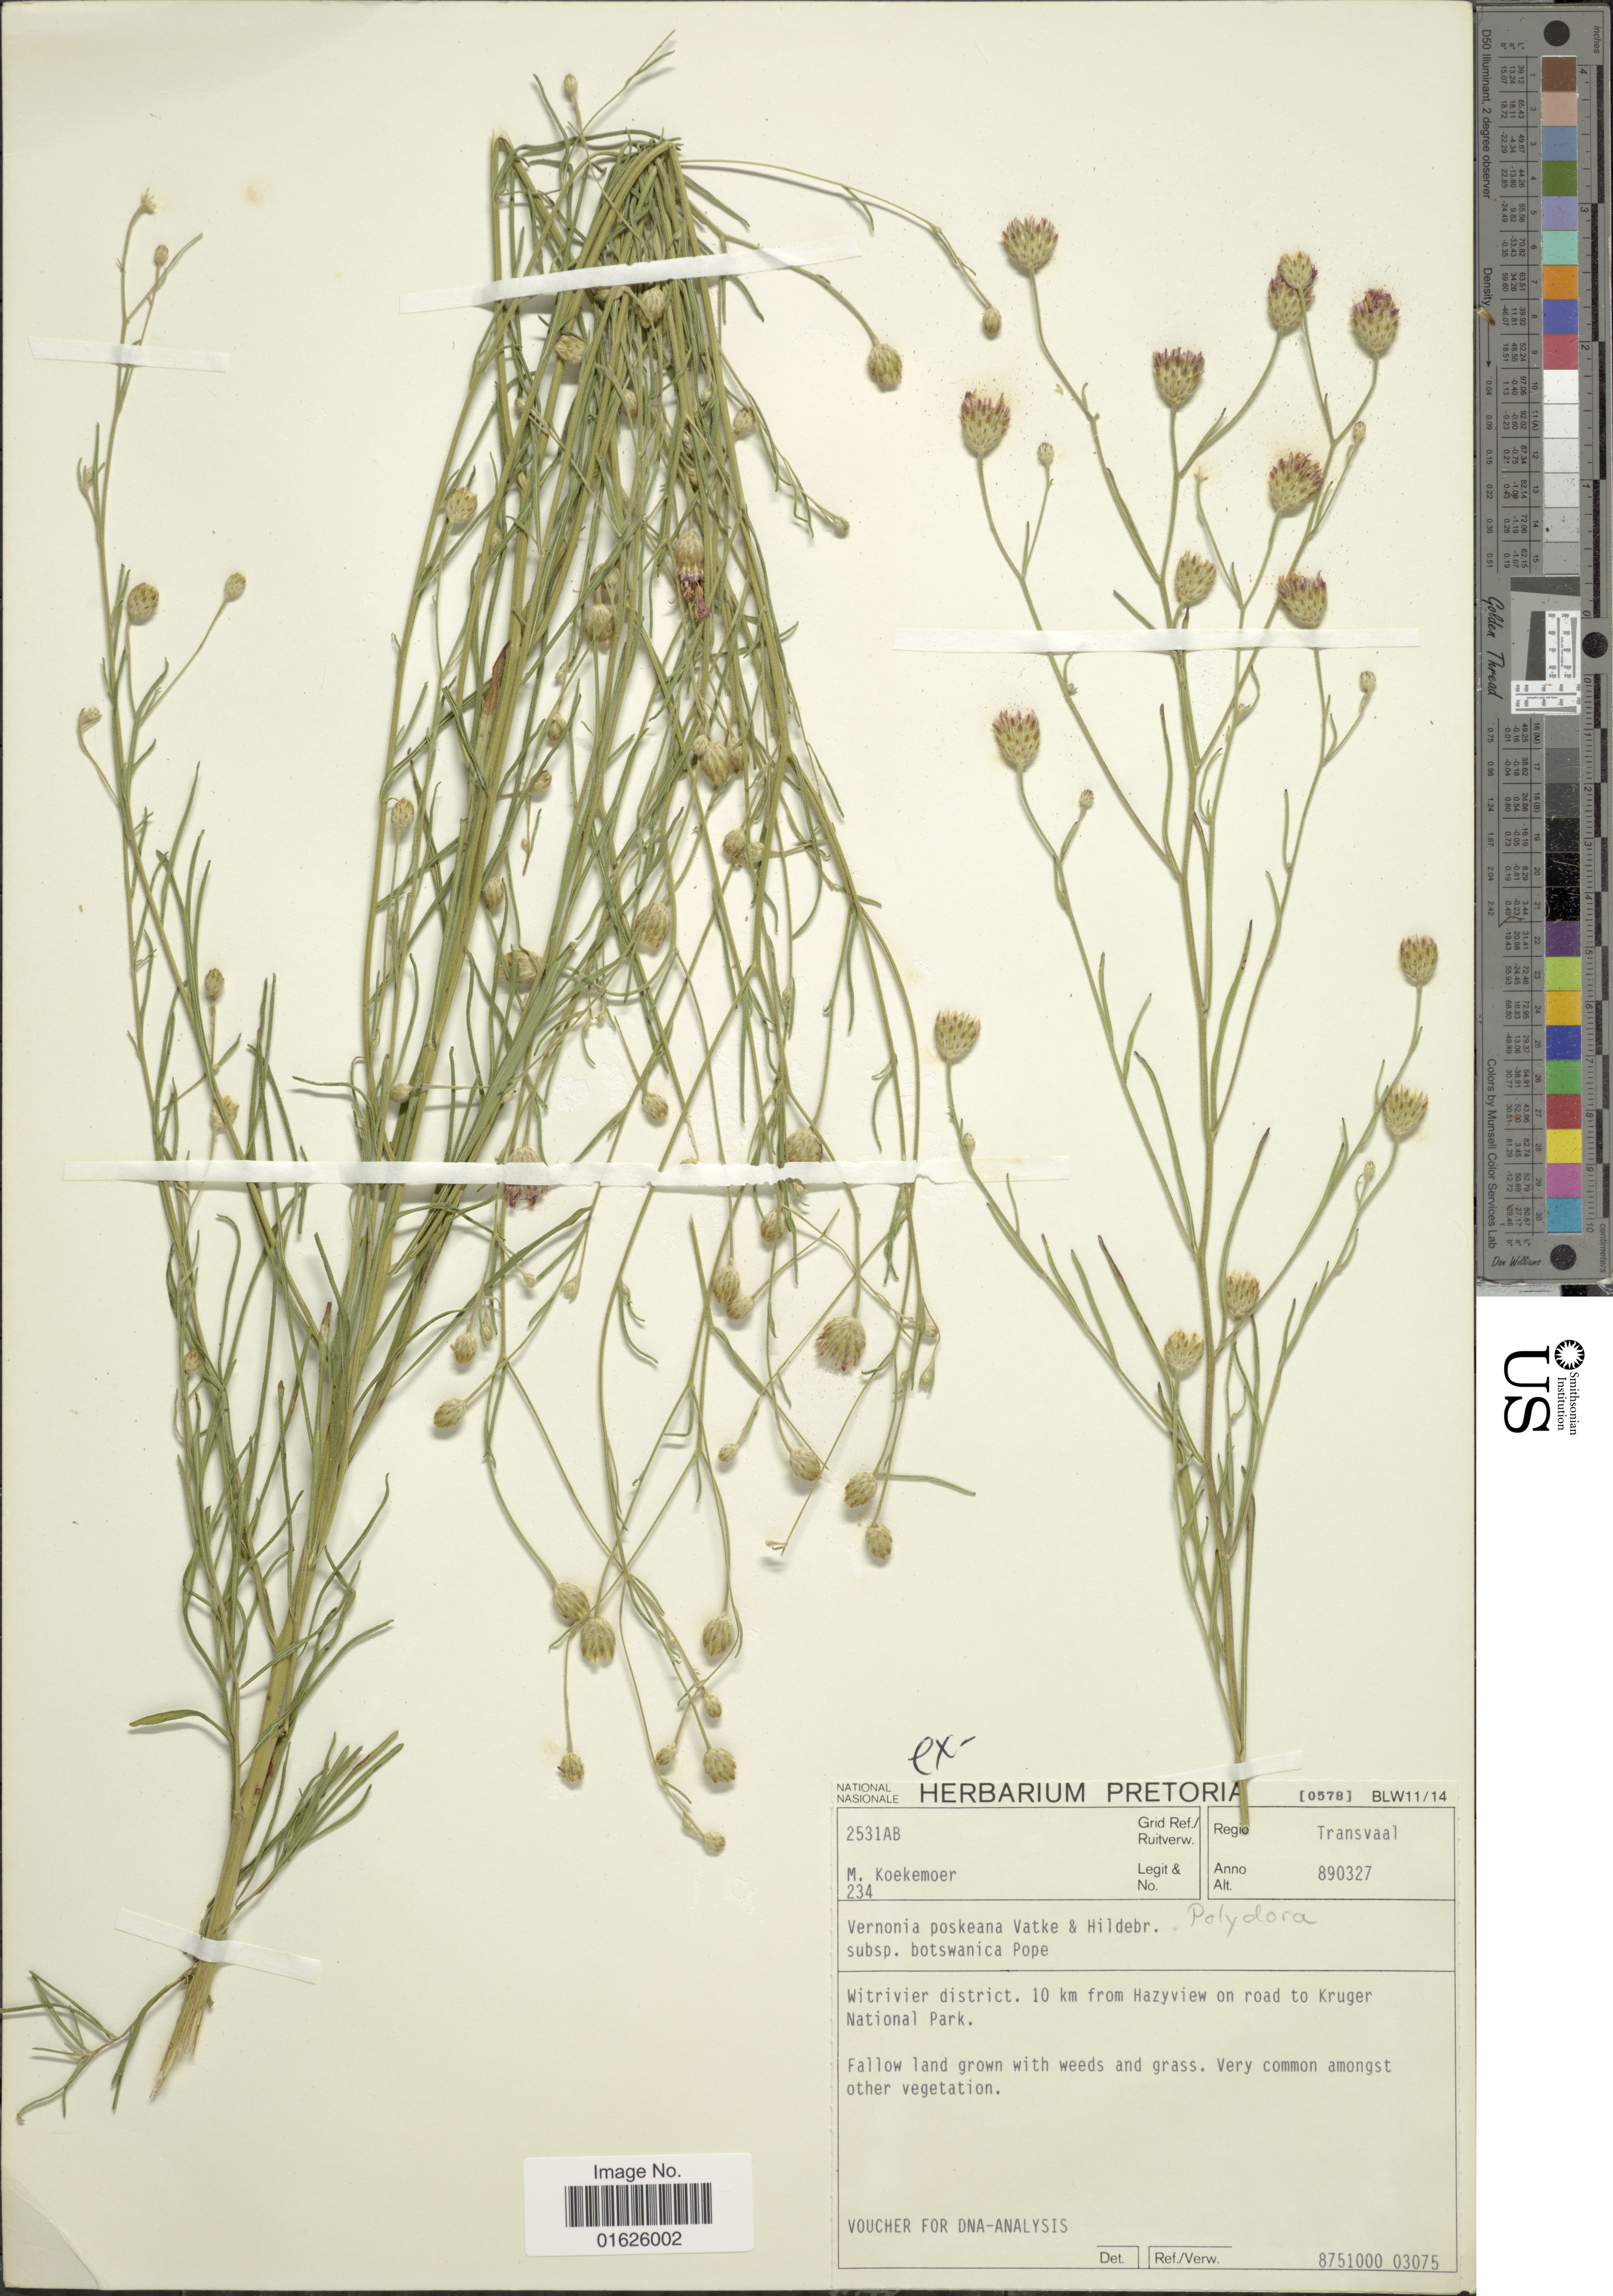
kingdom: Plantae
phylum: Tracheophyta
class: Magnoliopsida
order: Asterales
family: Asteraceae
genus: Polydora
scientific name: Polydora poskeana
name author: (Vatke & Hildebr.) H. Rob.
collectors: M. Koekemoer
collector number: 234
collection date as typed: Transcribed d/m/y: 27/3/89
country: South Africa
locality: Regio Transvaal, Witrivier District, 10 km from Hazyview on road to Kruger National Park.